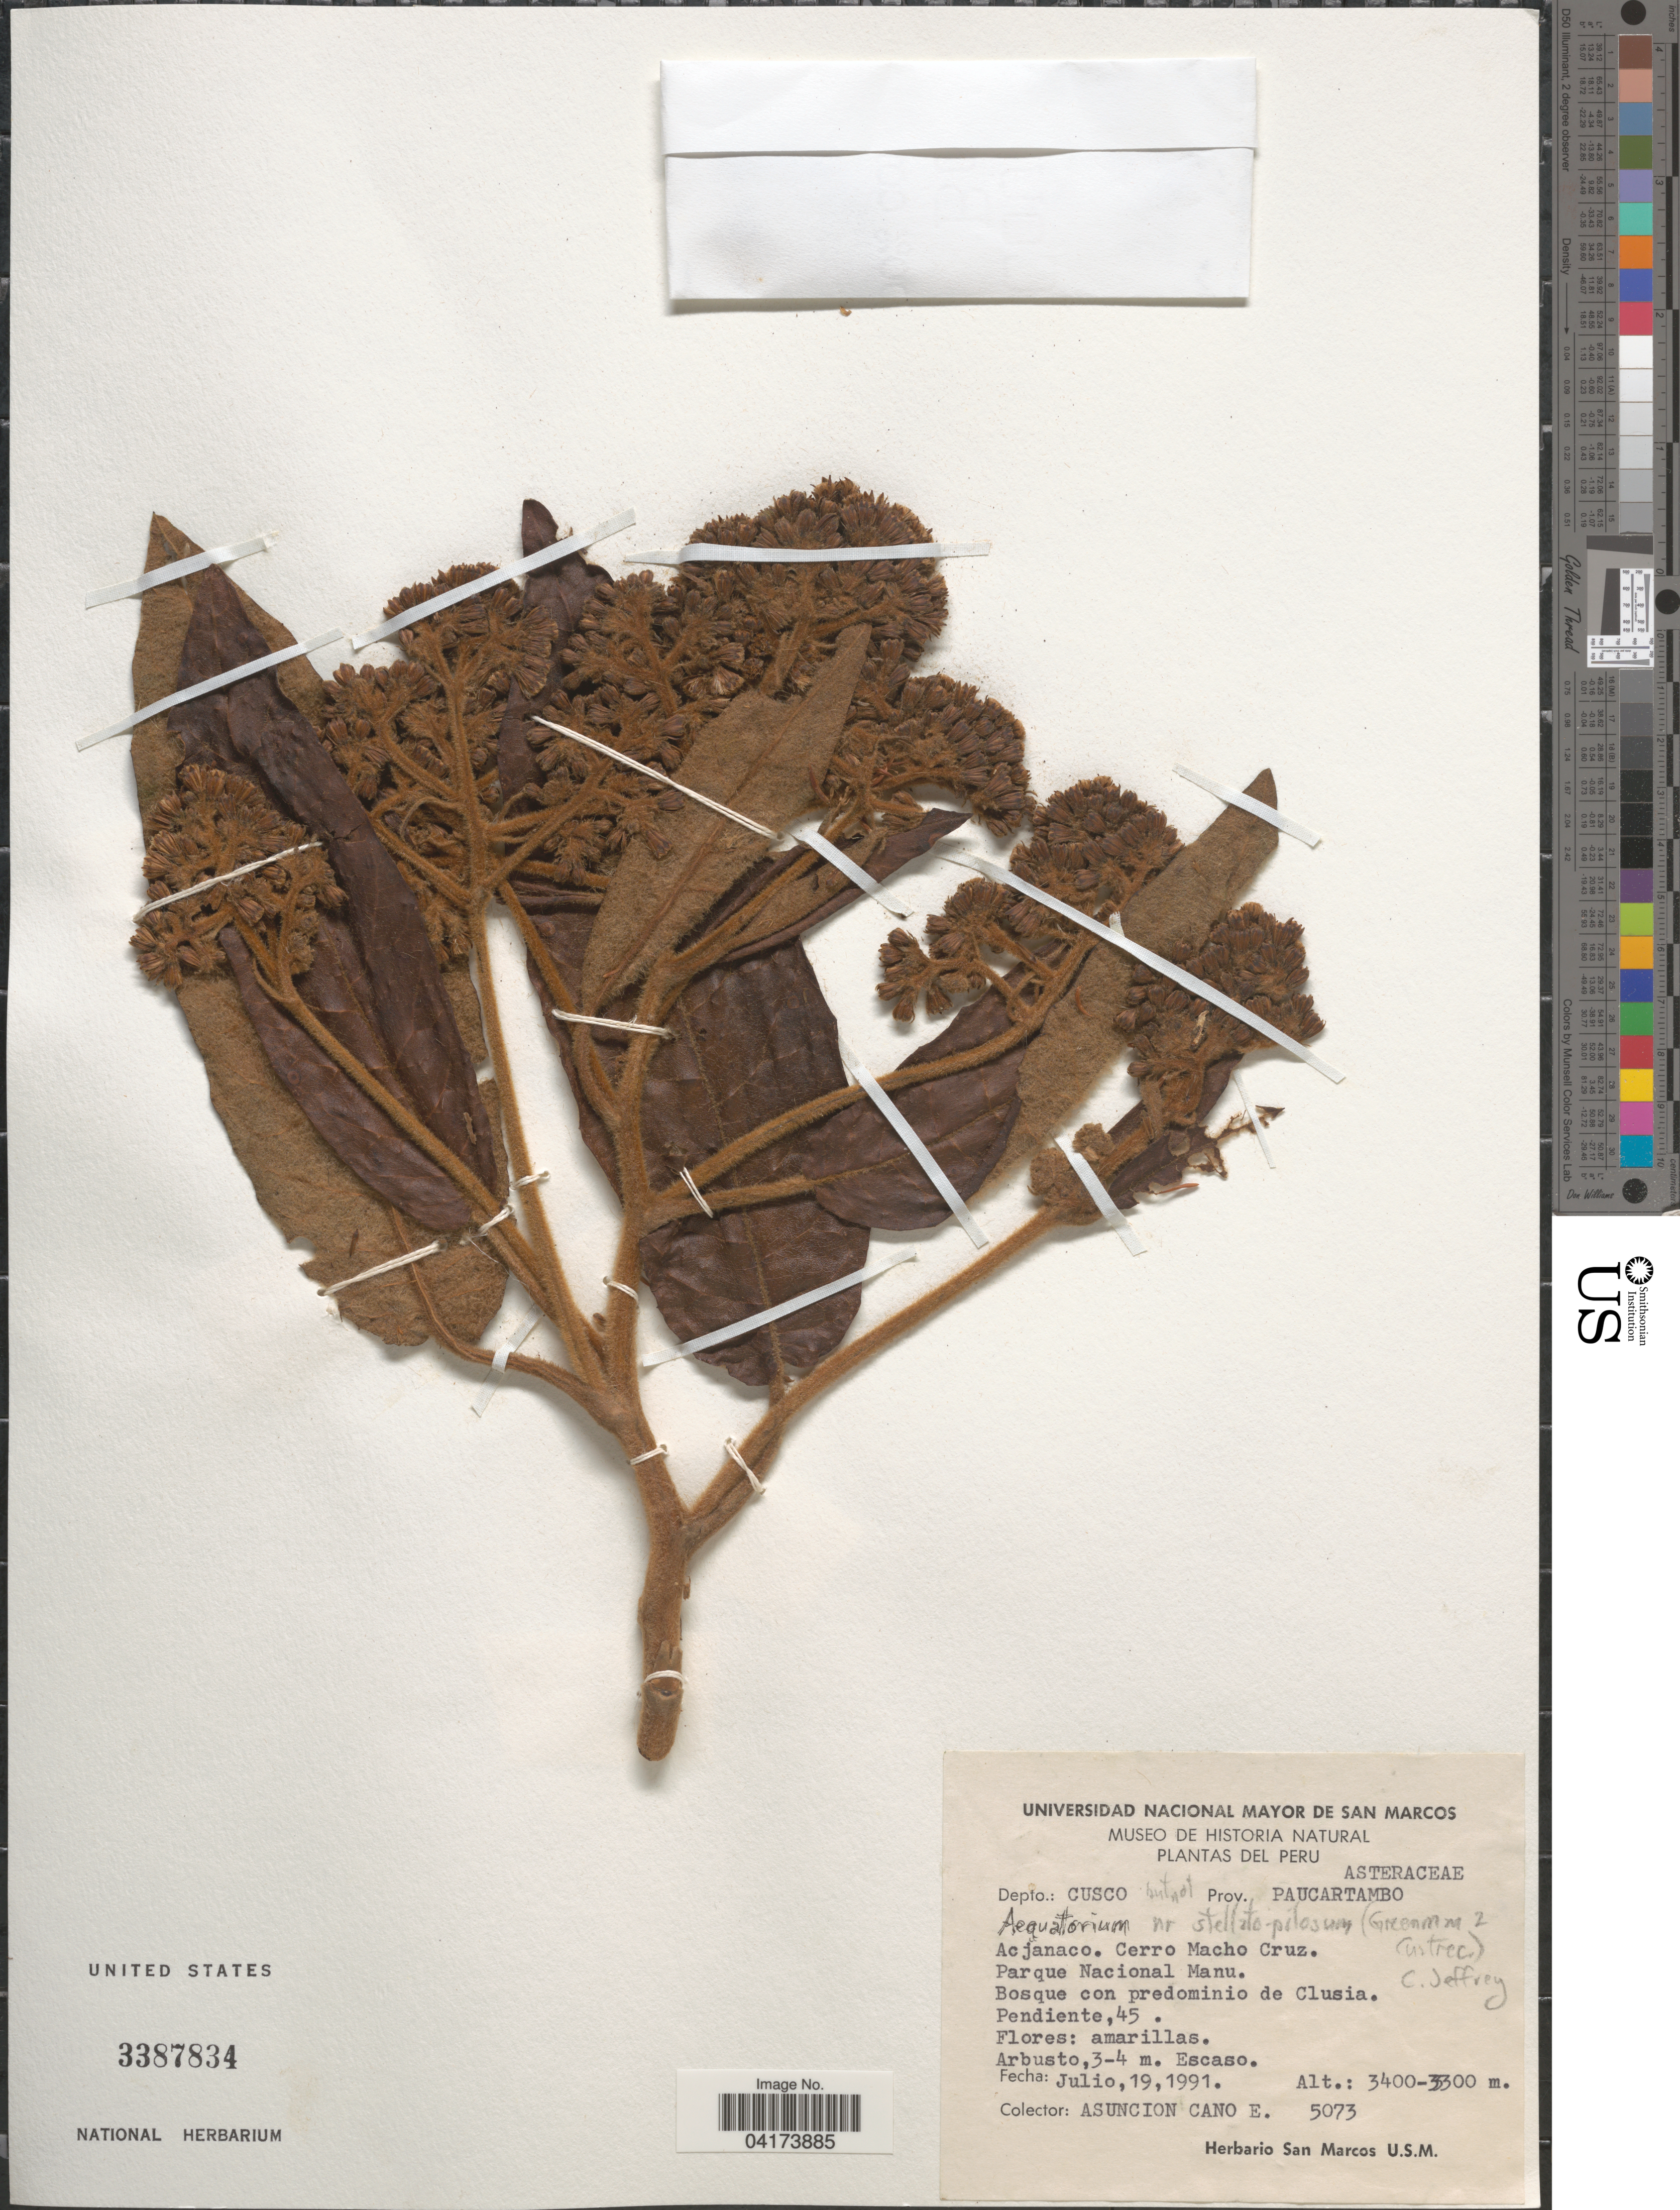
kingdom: Plantae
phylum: Tracheophyta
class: Magnoliopsida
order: Asterales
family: Asteraceae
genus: Aequatorium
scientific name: Aequatorium stellatopilosum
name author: (Greenm. & Cuatrec.) C. Jeffrey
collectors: A. Cano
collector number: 5073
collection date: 1991-07-19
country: Peru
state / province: Cusco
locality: Depto.: Cusco. Prov. Paucartambo. Acjanaco. Cerro Macho Cruz. Parque Nacional Manu.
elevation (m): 3300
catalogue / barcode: US 3387834